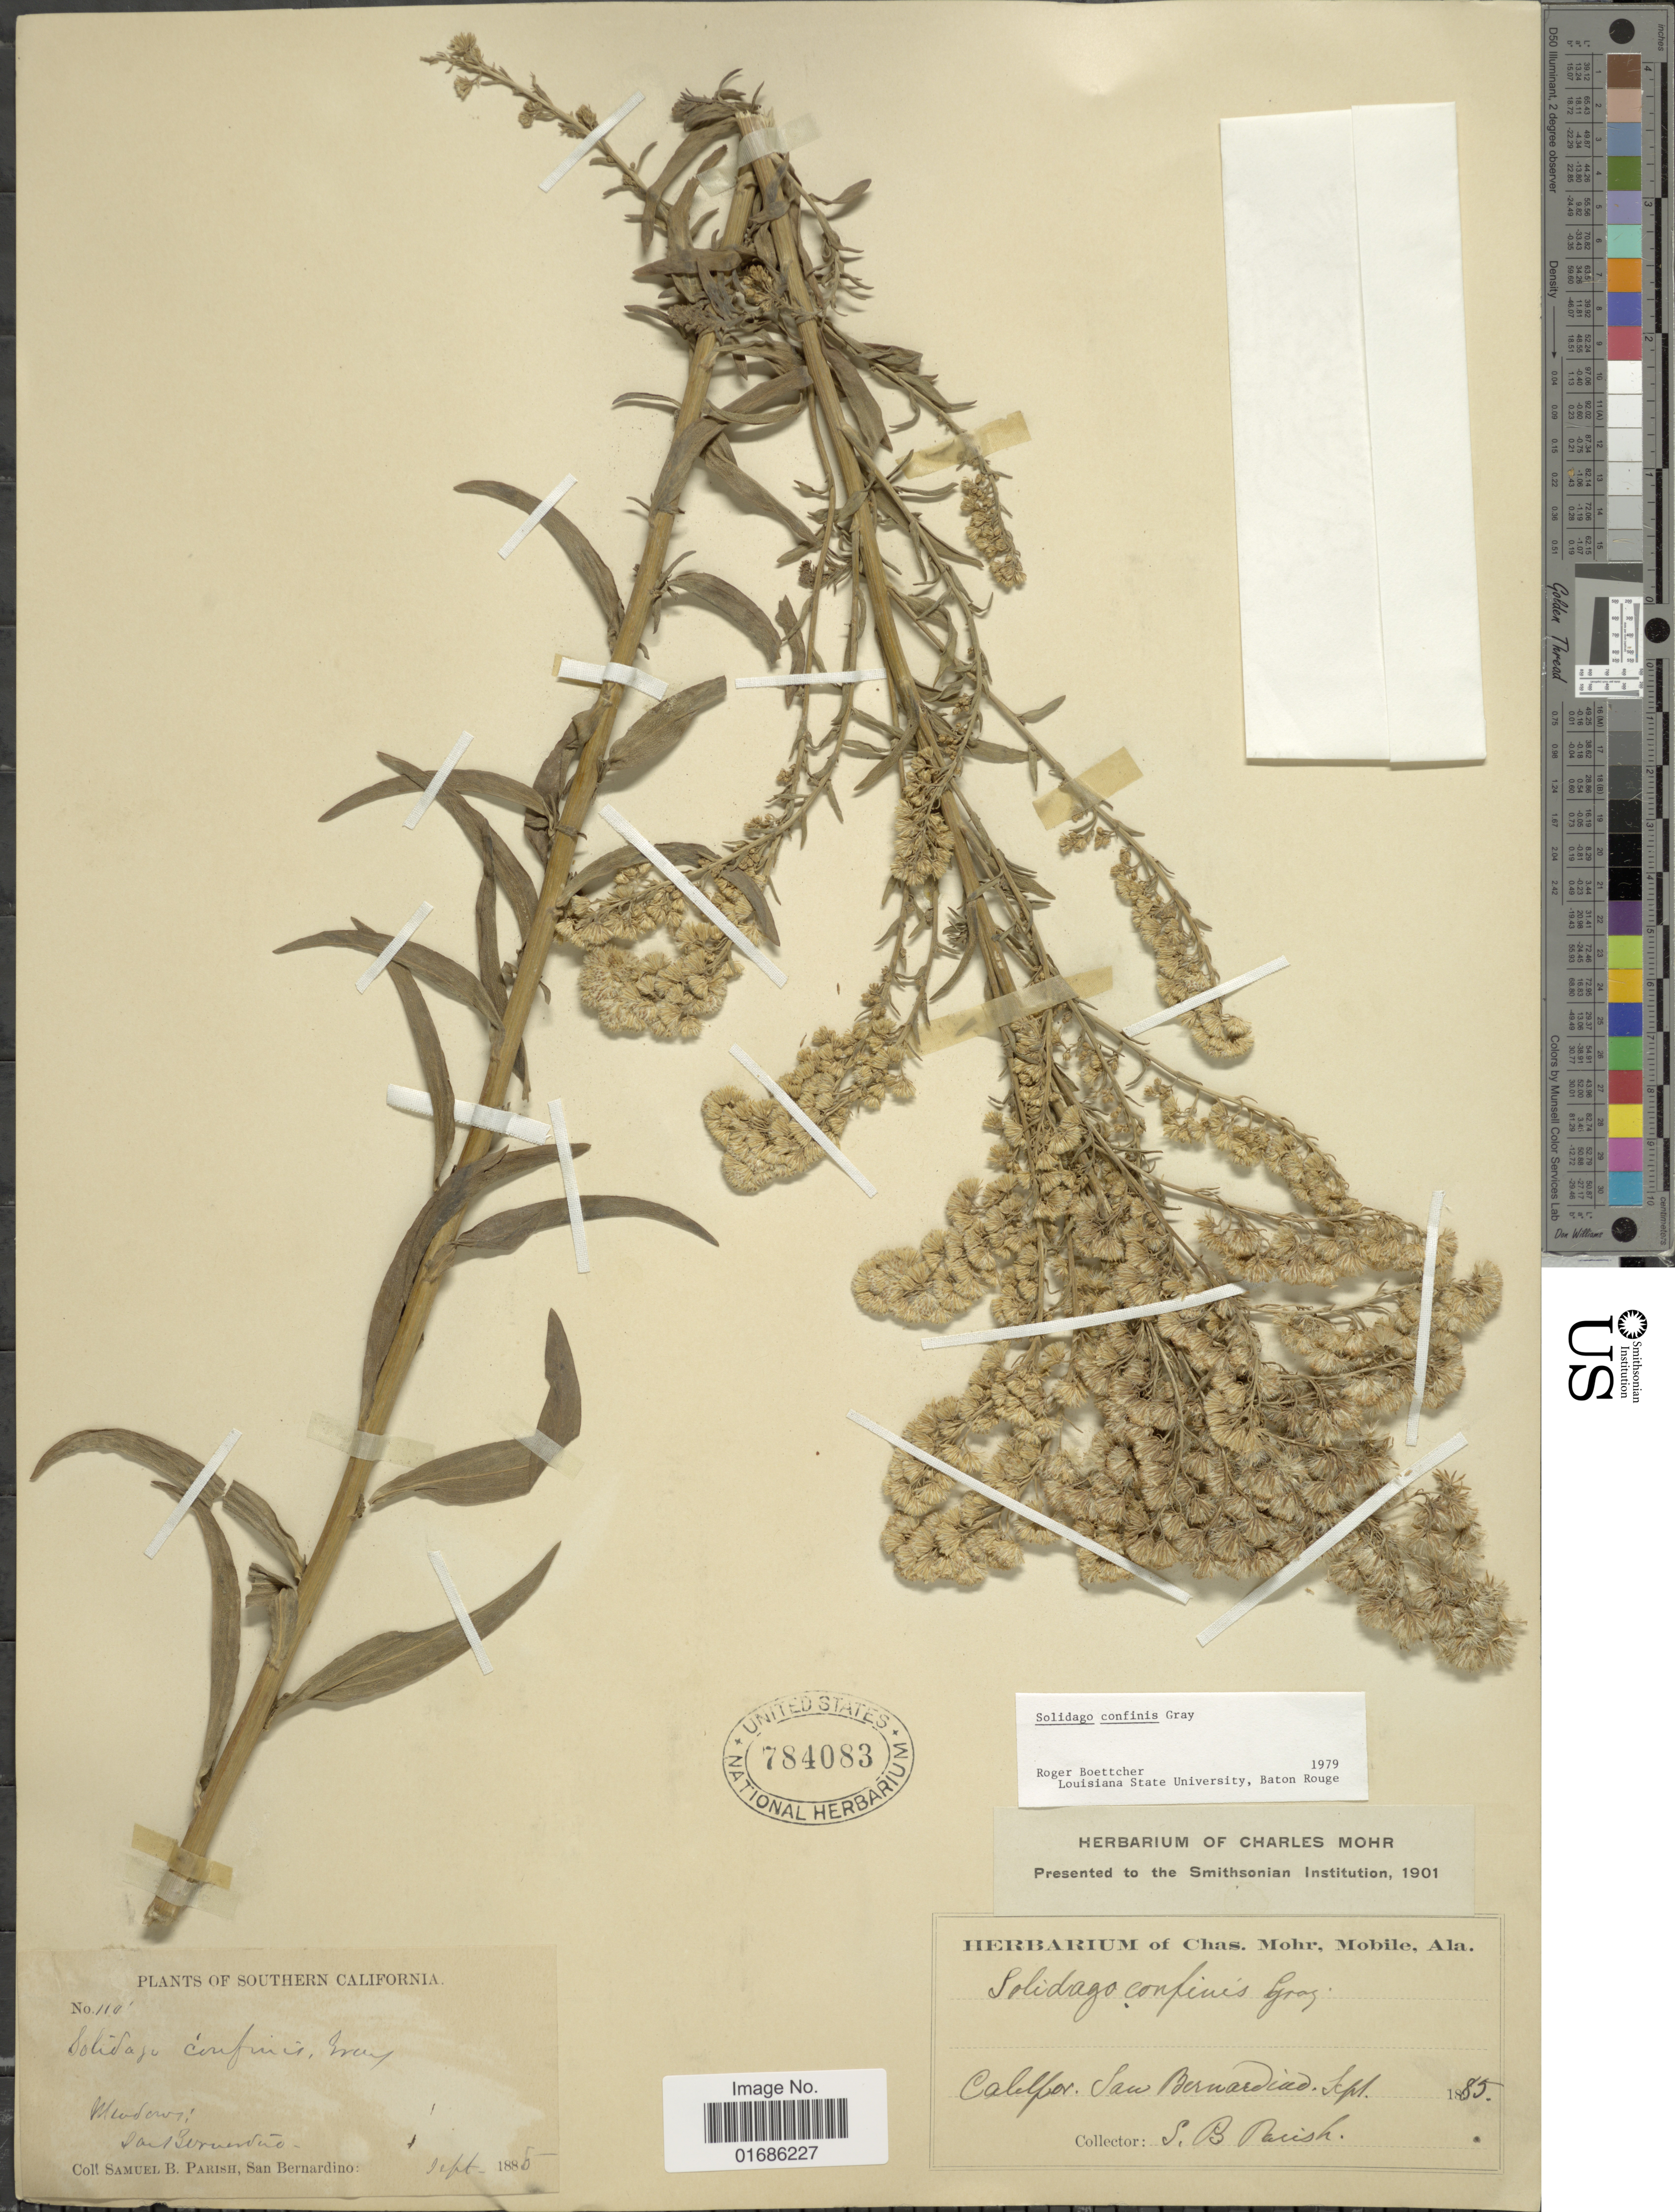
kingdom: Plantae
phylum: Tracheophyta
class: Magnoliopsida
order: Asterales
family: Asteraceae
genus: Solidago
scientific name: Solidago confinis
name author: A. Gray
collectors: S. B. Parish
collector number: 110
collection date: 1885-09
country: United States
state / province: California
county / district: San Bernardino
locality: Southern California, San Bernardino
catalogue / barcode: US 784083